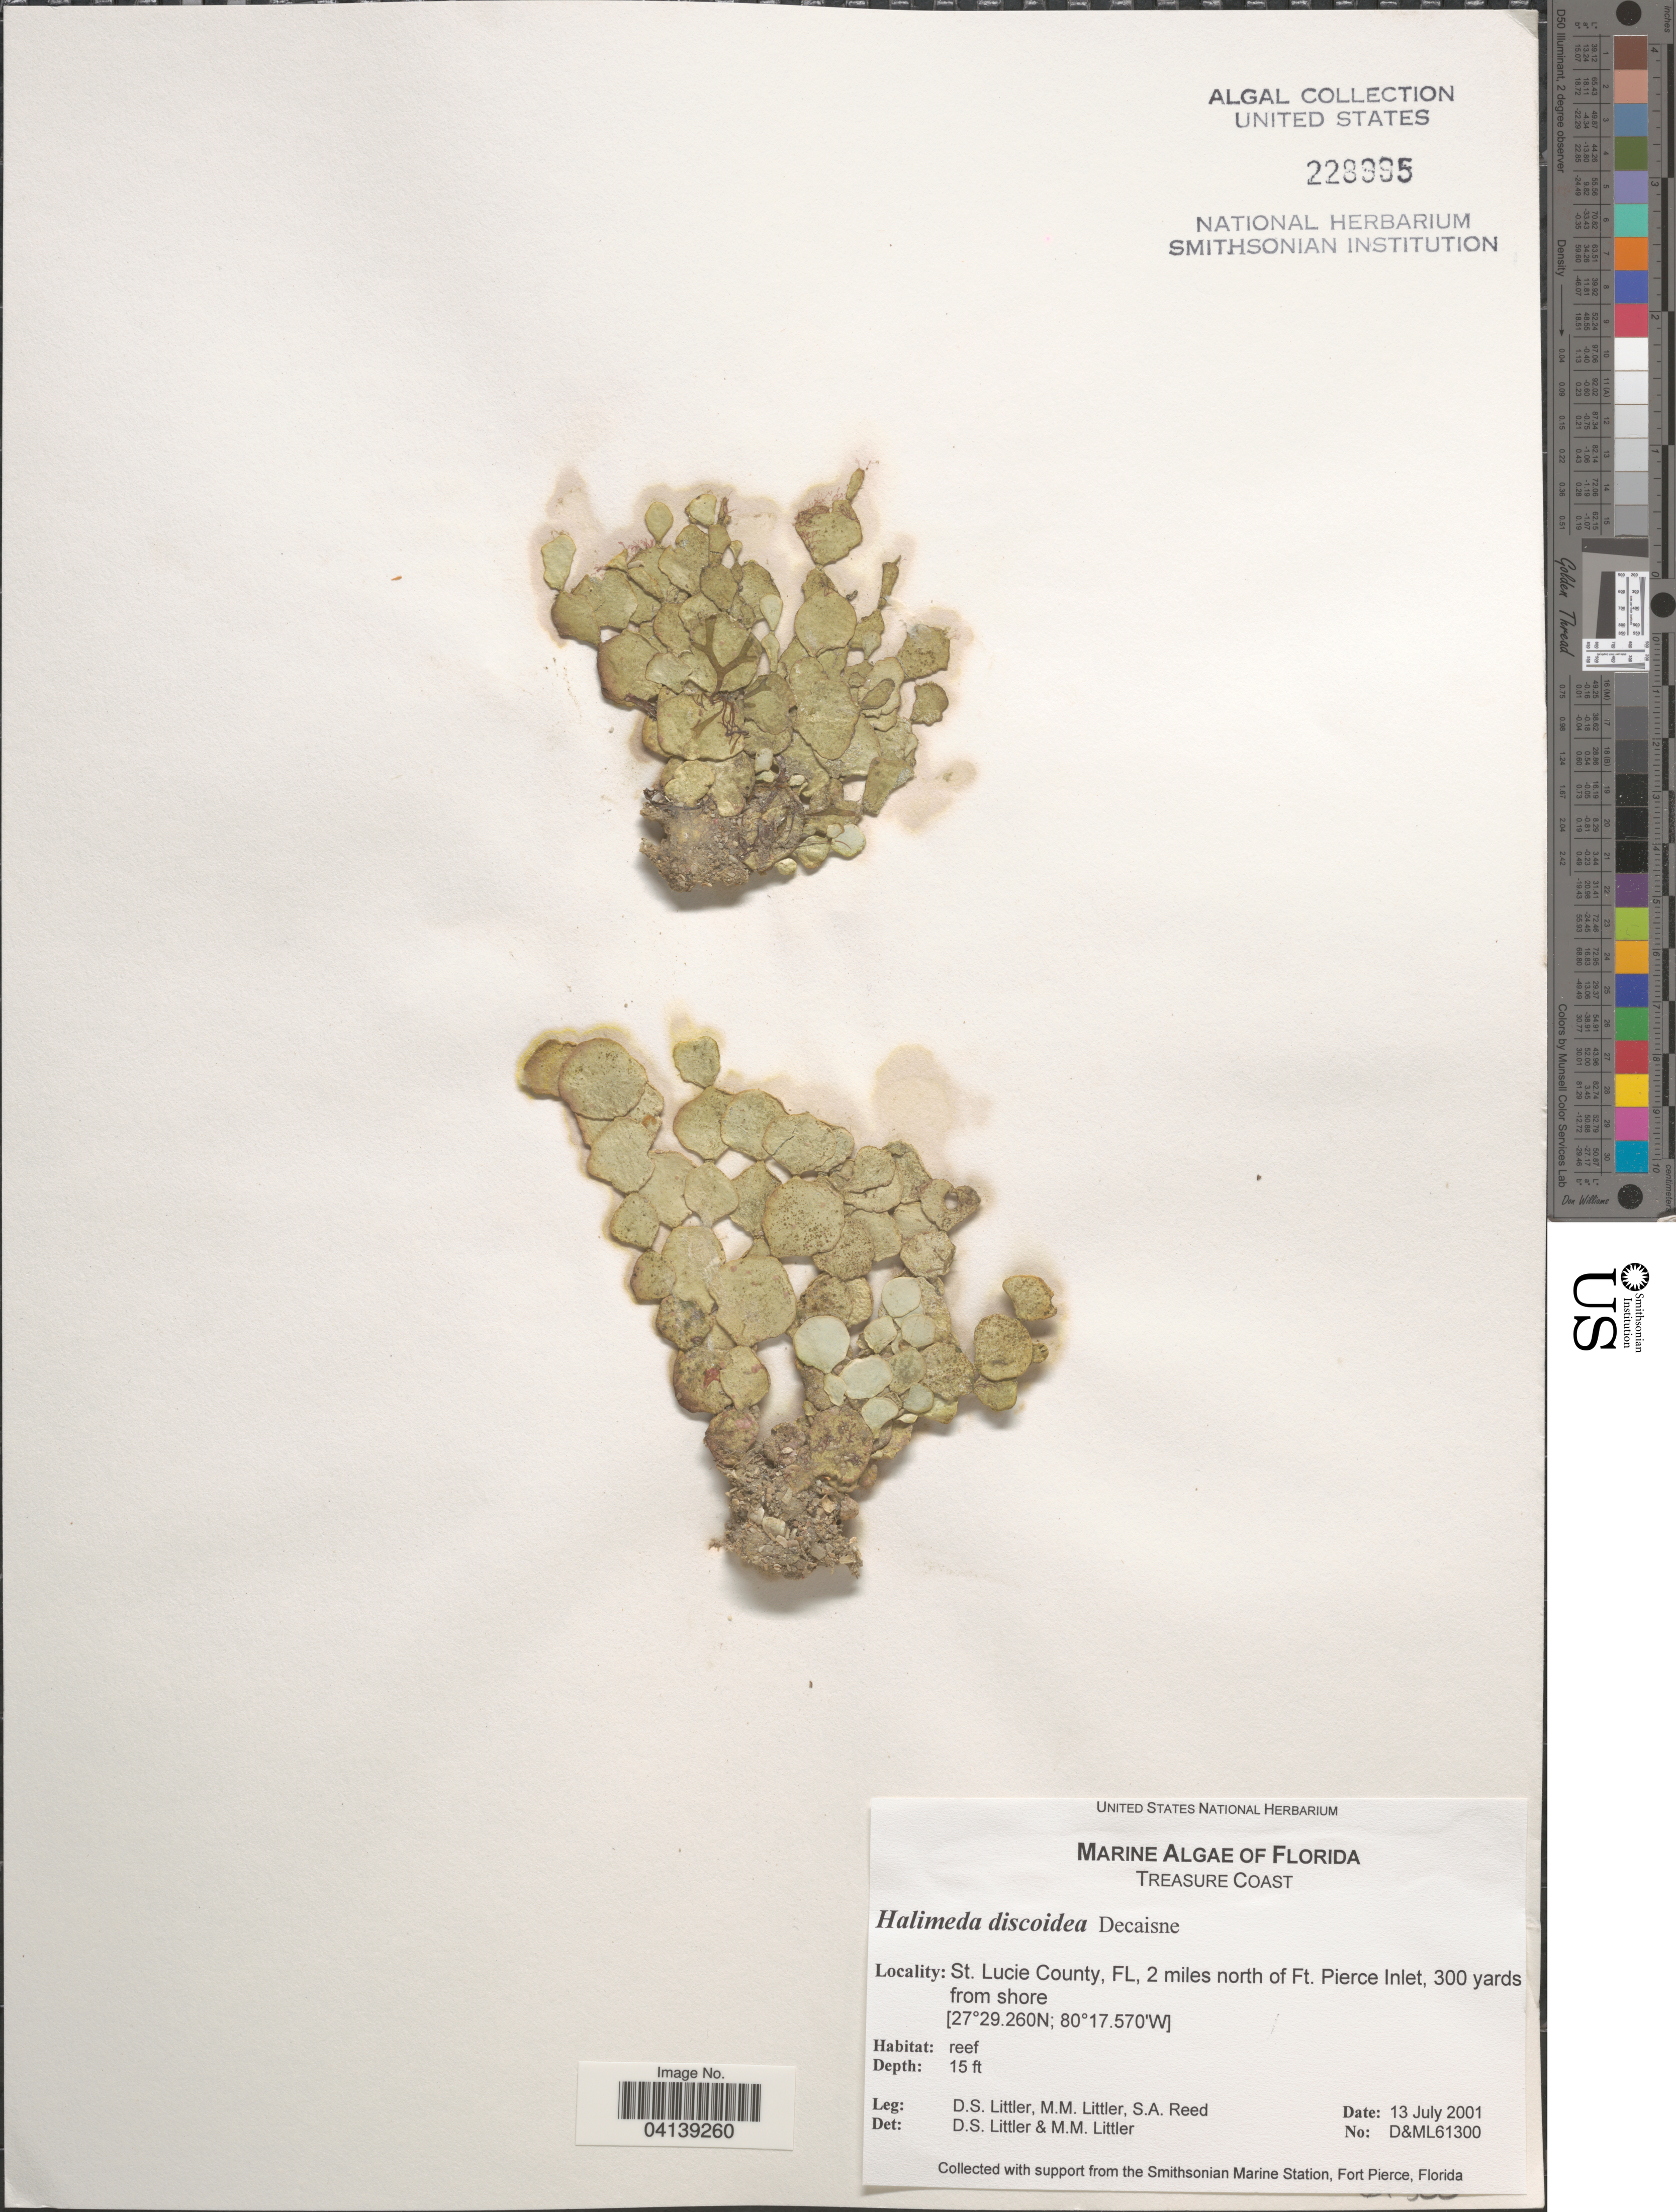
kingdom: Plantae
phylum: Chlorophyta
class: Ulvophyceae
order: Bryopsidales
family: Halimedaceae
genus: Halimeda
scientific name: Halimeda discoidea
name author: Decne.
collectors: D. S. Littler & S. Reed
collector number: D&ML61300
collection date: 2001-07-13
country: United States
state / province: Florida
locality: Treasure Coast. St. Lucie County, 2 miles north of Ft. Pierce Inlet, 300 yards from shore.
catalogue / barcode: US 228995